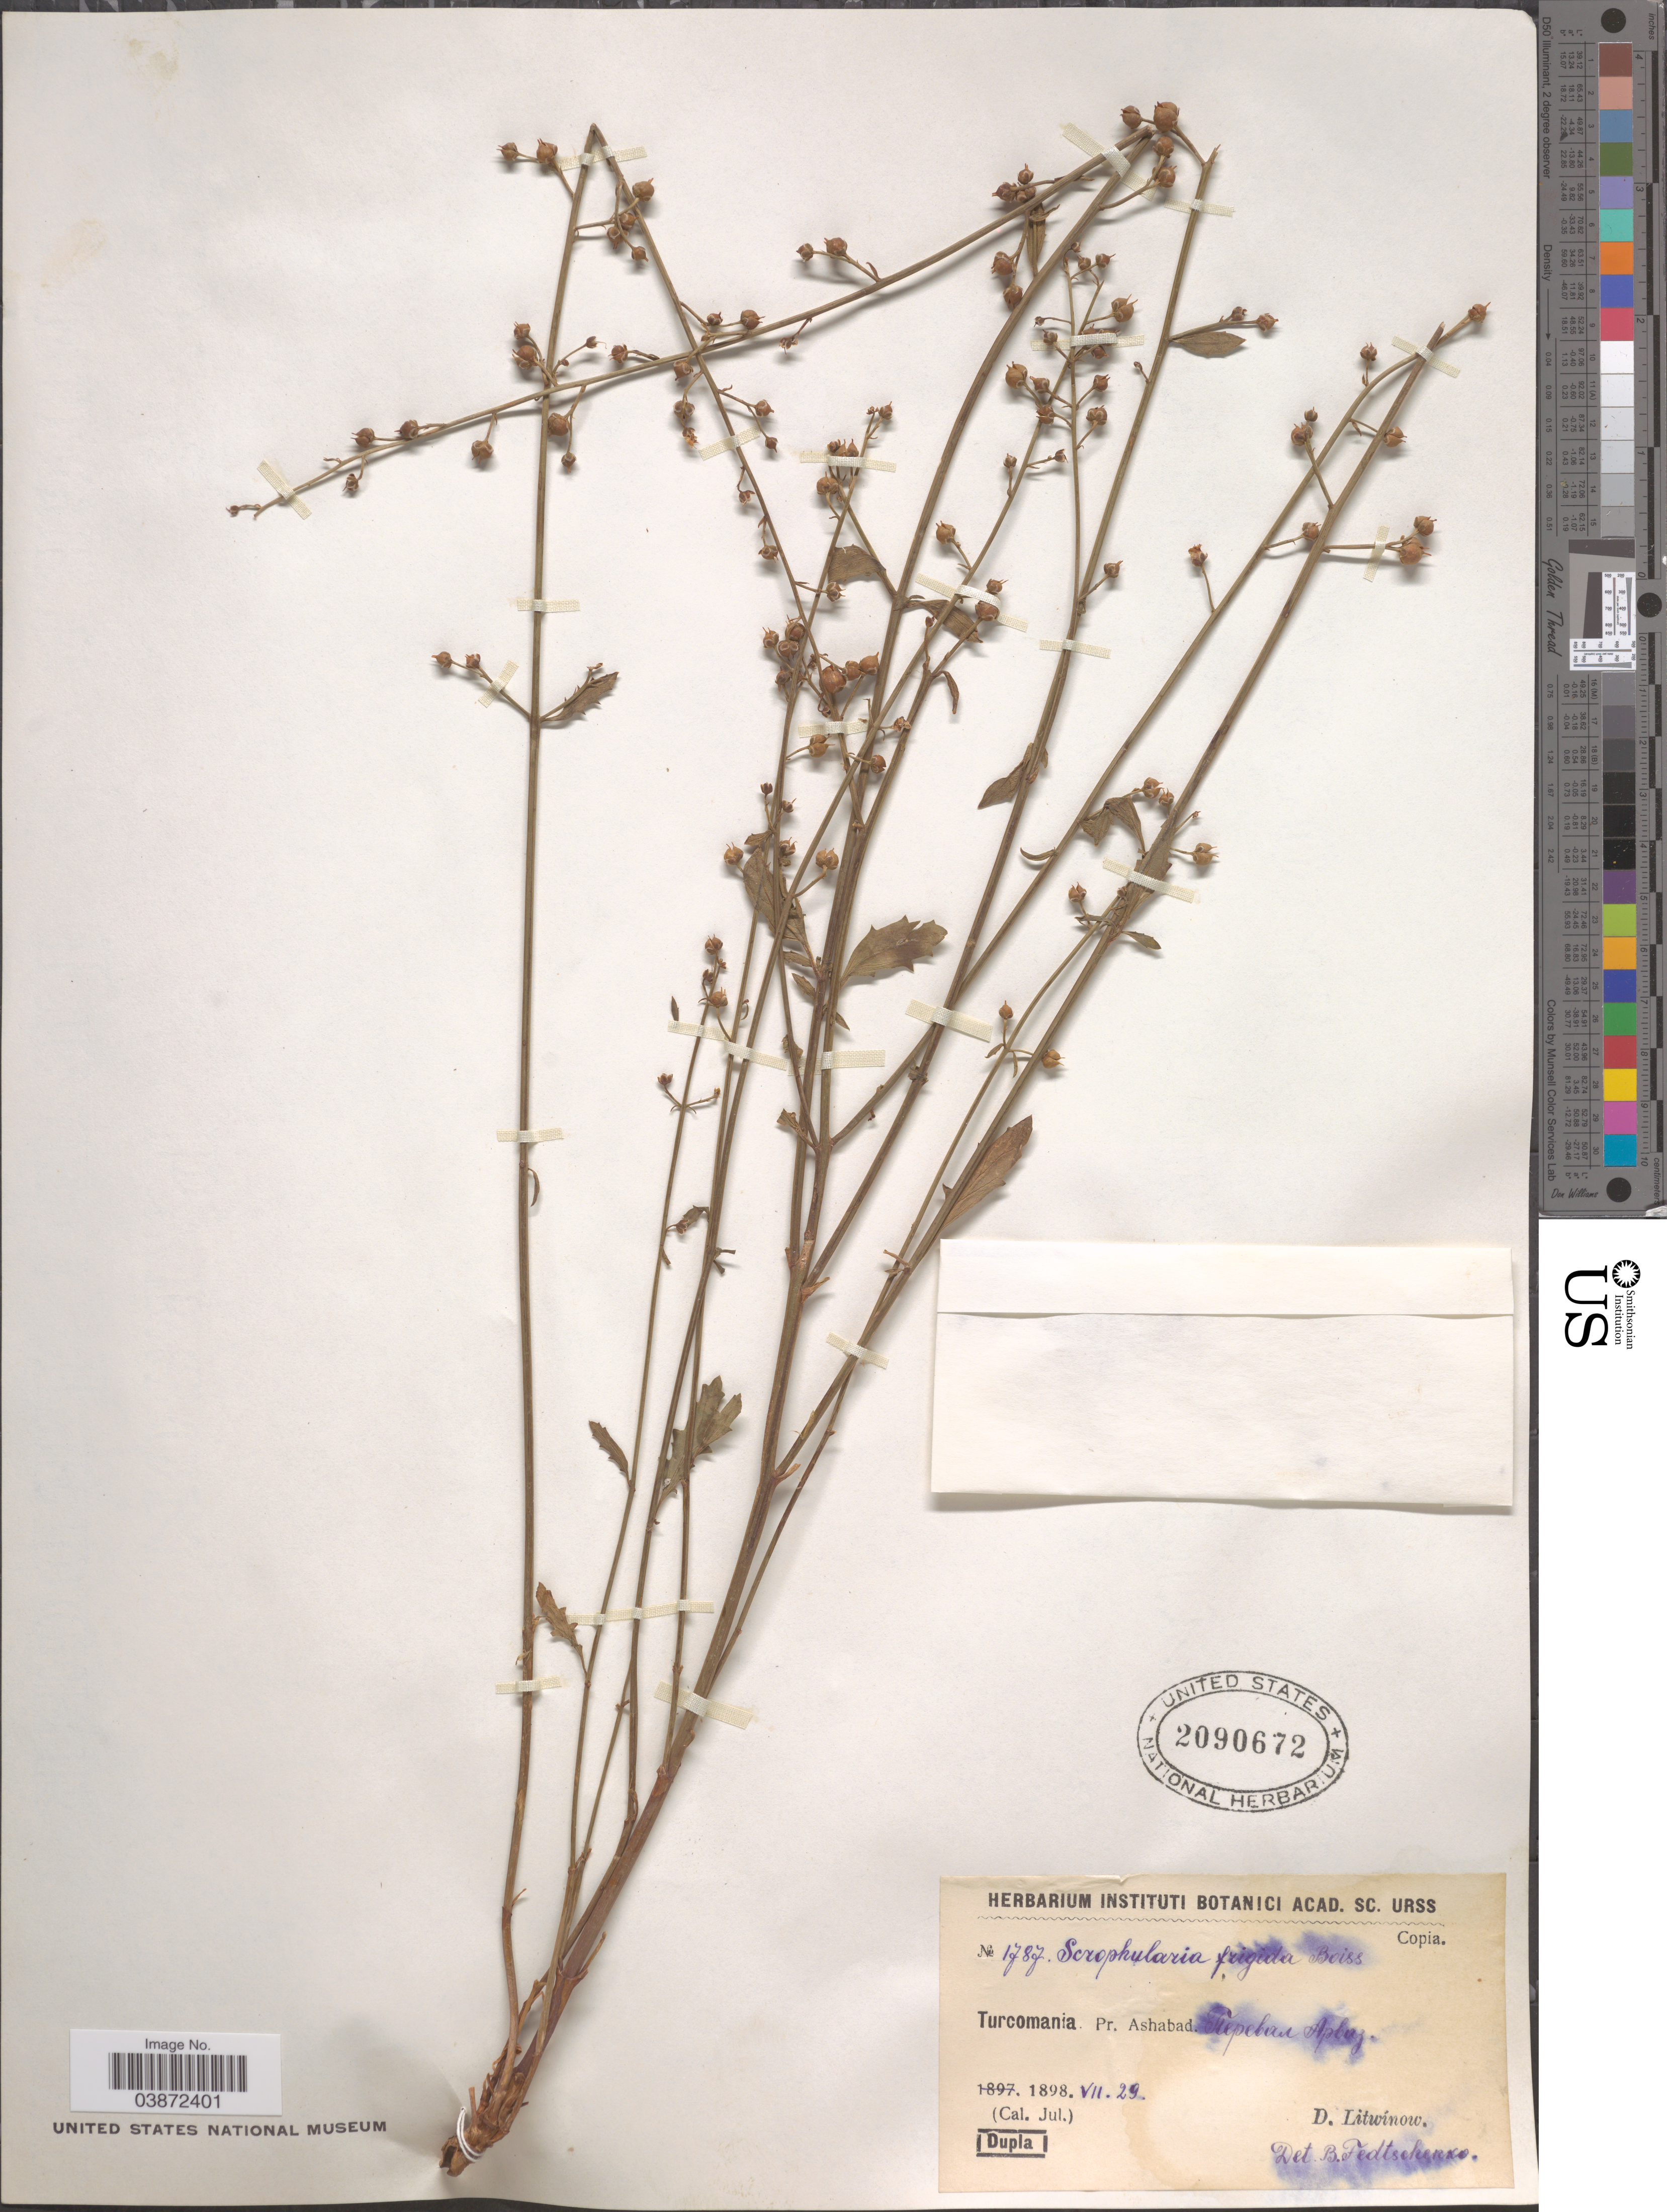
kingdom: Plantae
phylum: Tracheophyta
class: Magnoliopsida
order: Lamiales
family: Scrophulariaceae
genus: Scrophularia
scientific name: Scrophularia frigida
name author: Boiss.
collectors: D. Litwinow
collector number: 1787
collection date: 1898-07-29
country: Turkmenistan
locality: Pereval Arvaz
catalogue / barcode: US 2090672